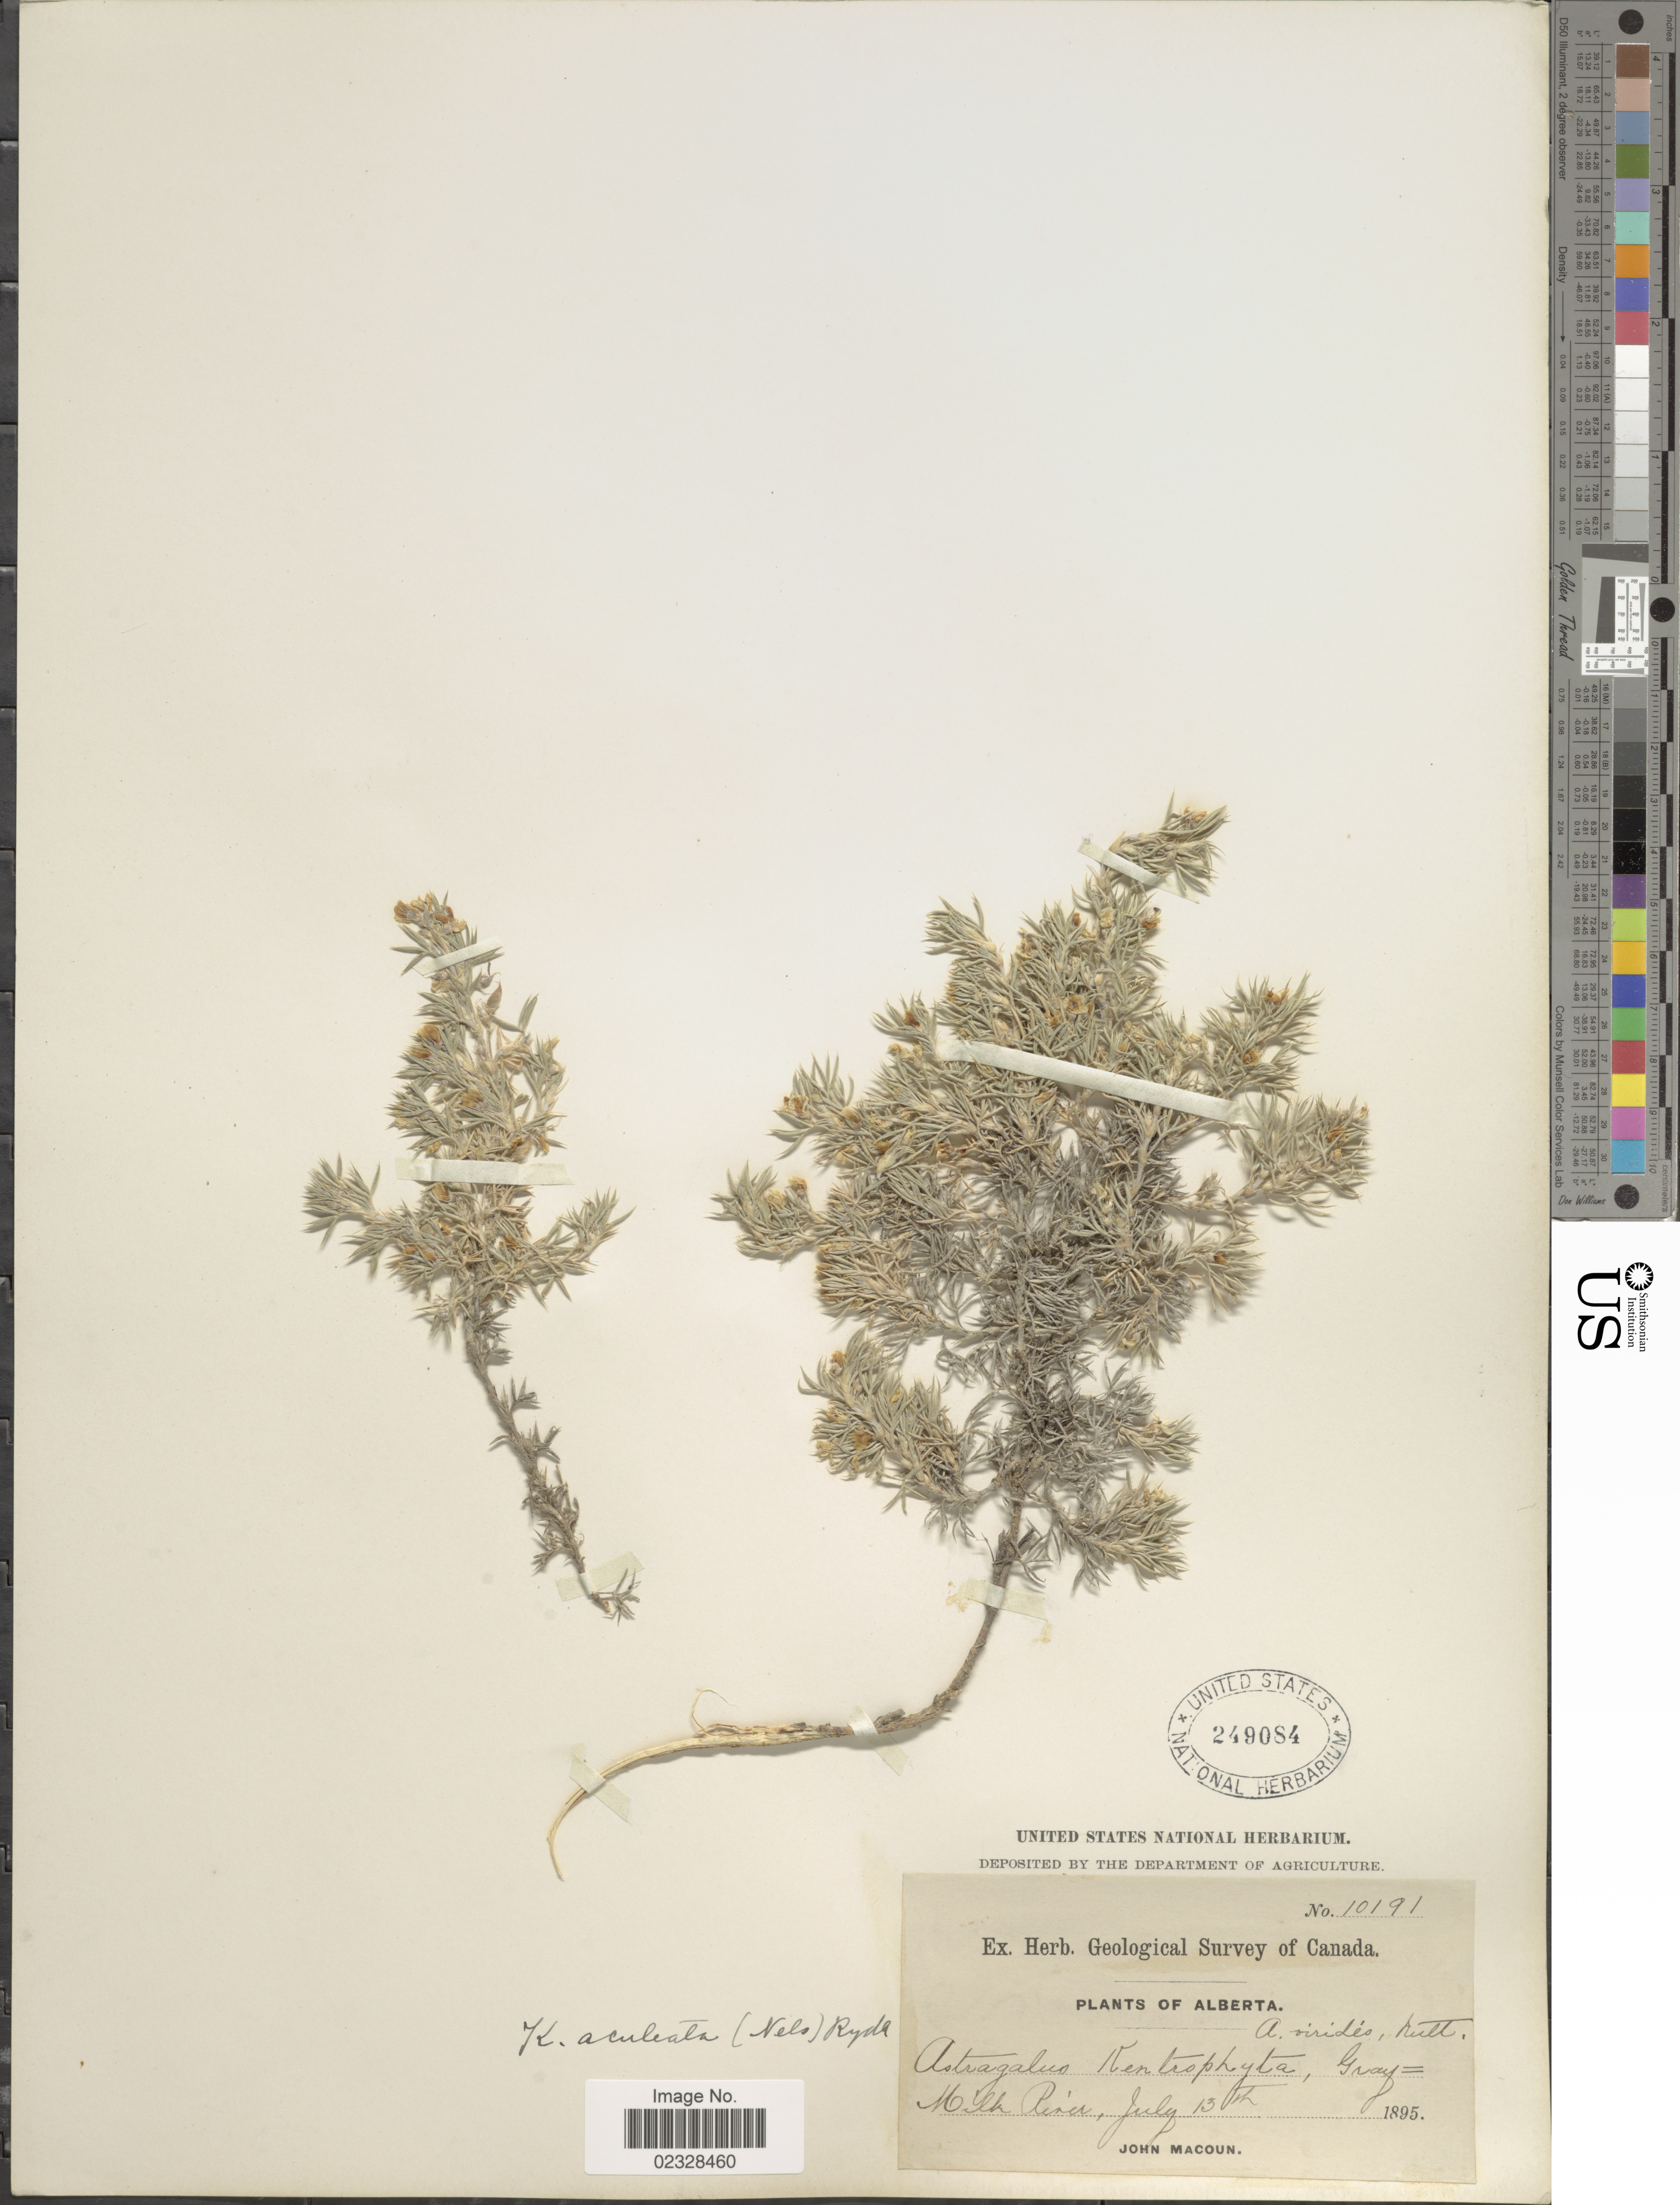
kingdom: Plantae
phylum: Tracheophyta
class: Magnoliopsida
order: Fabales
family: Fabaceae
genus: Astragalus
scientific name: Astragalus aculeatus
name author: A. Nelson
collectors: J. Macoun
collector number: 10191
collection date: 1895-07-13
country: Canada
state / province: Alberta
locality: Milk River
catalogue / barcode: US 249084